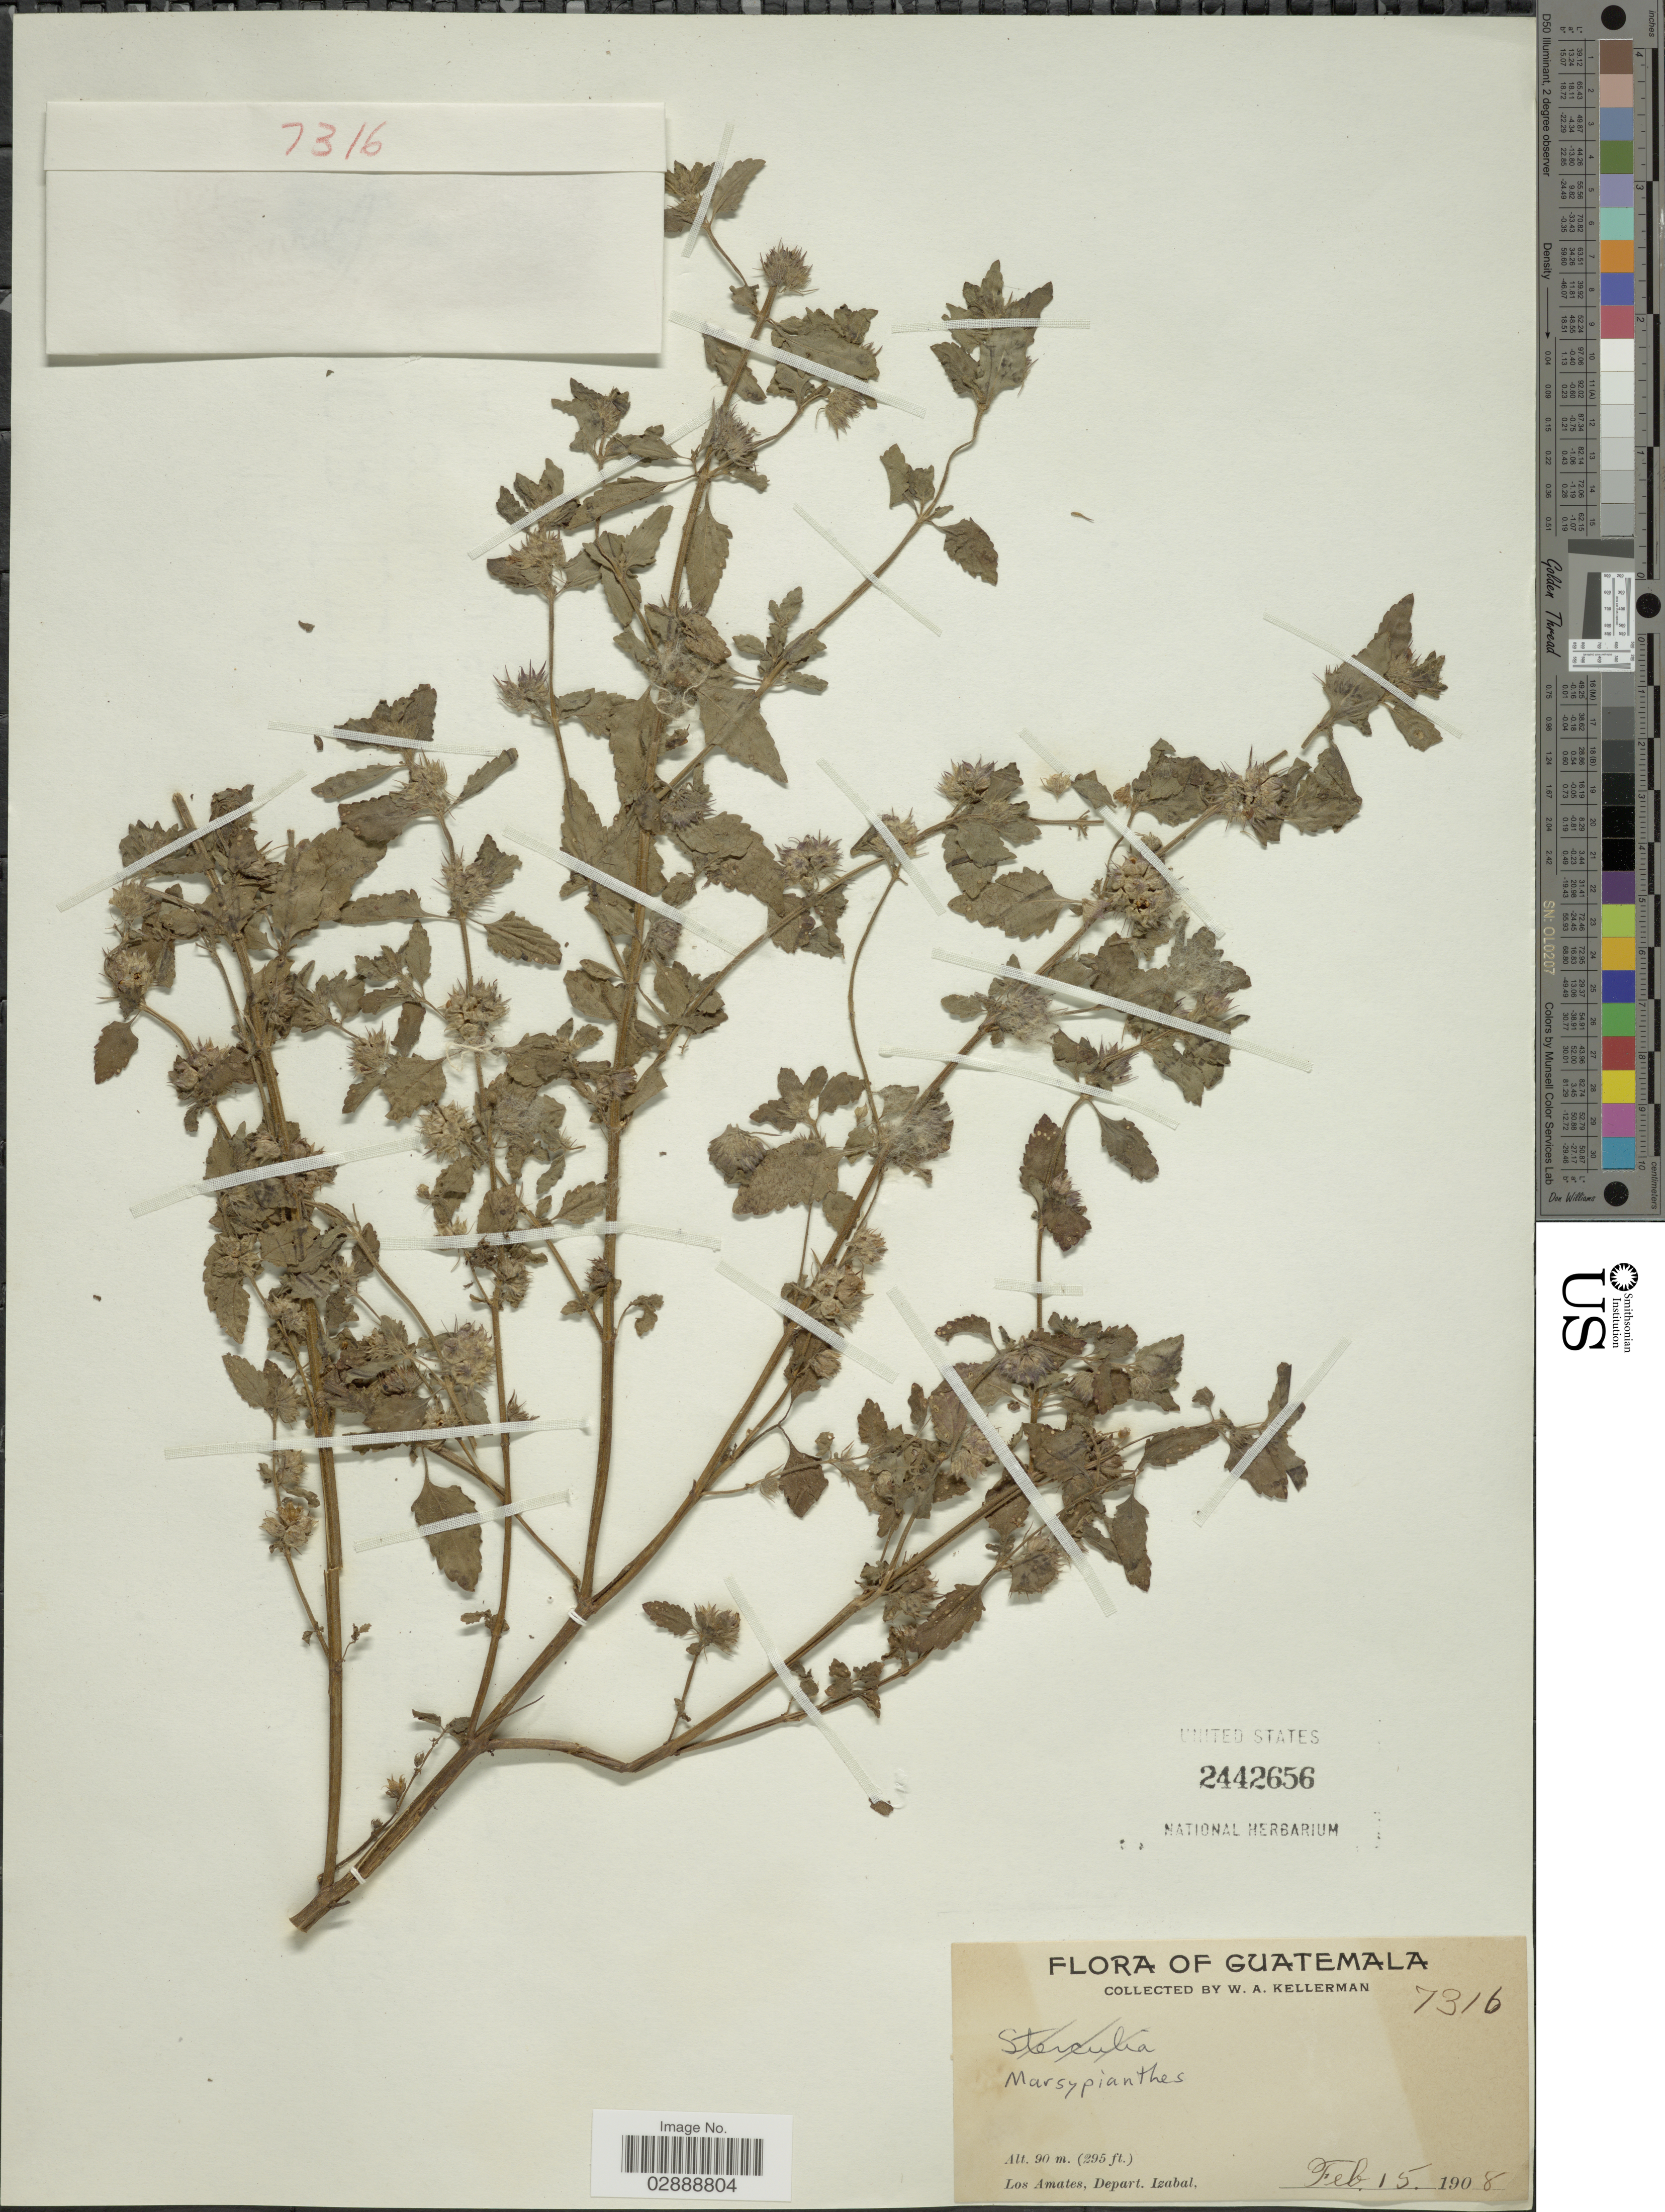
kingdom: Plantae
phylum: Tracheophyta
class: Magnoliopsida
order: Lamiales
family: Lamiaceae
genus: Marsypianthes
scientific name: Marsypianthes chamaedrys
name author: (Vahl) Kuntze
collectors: W. Kellerman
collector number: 7316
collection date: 1908-02-15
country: Guatemala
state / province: Izabal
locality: Los Amates, Depart. Izabal.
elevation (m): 90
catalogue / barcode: US 2442656